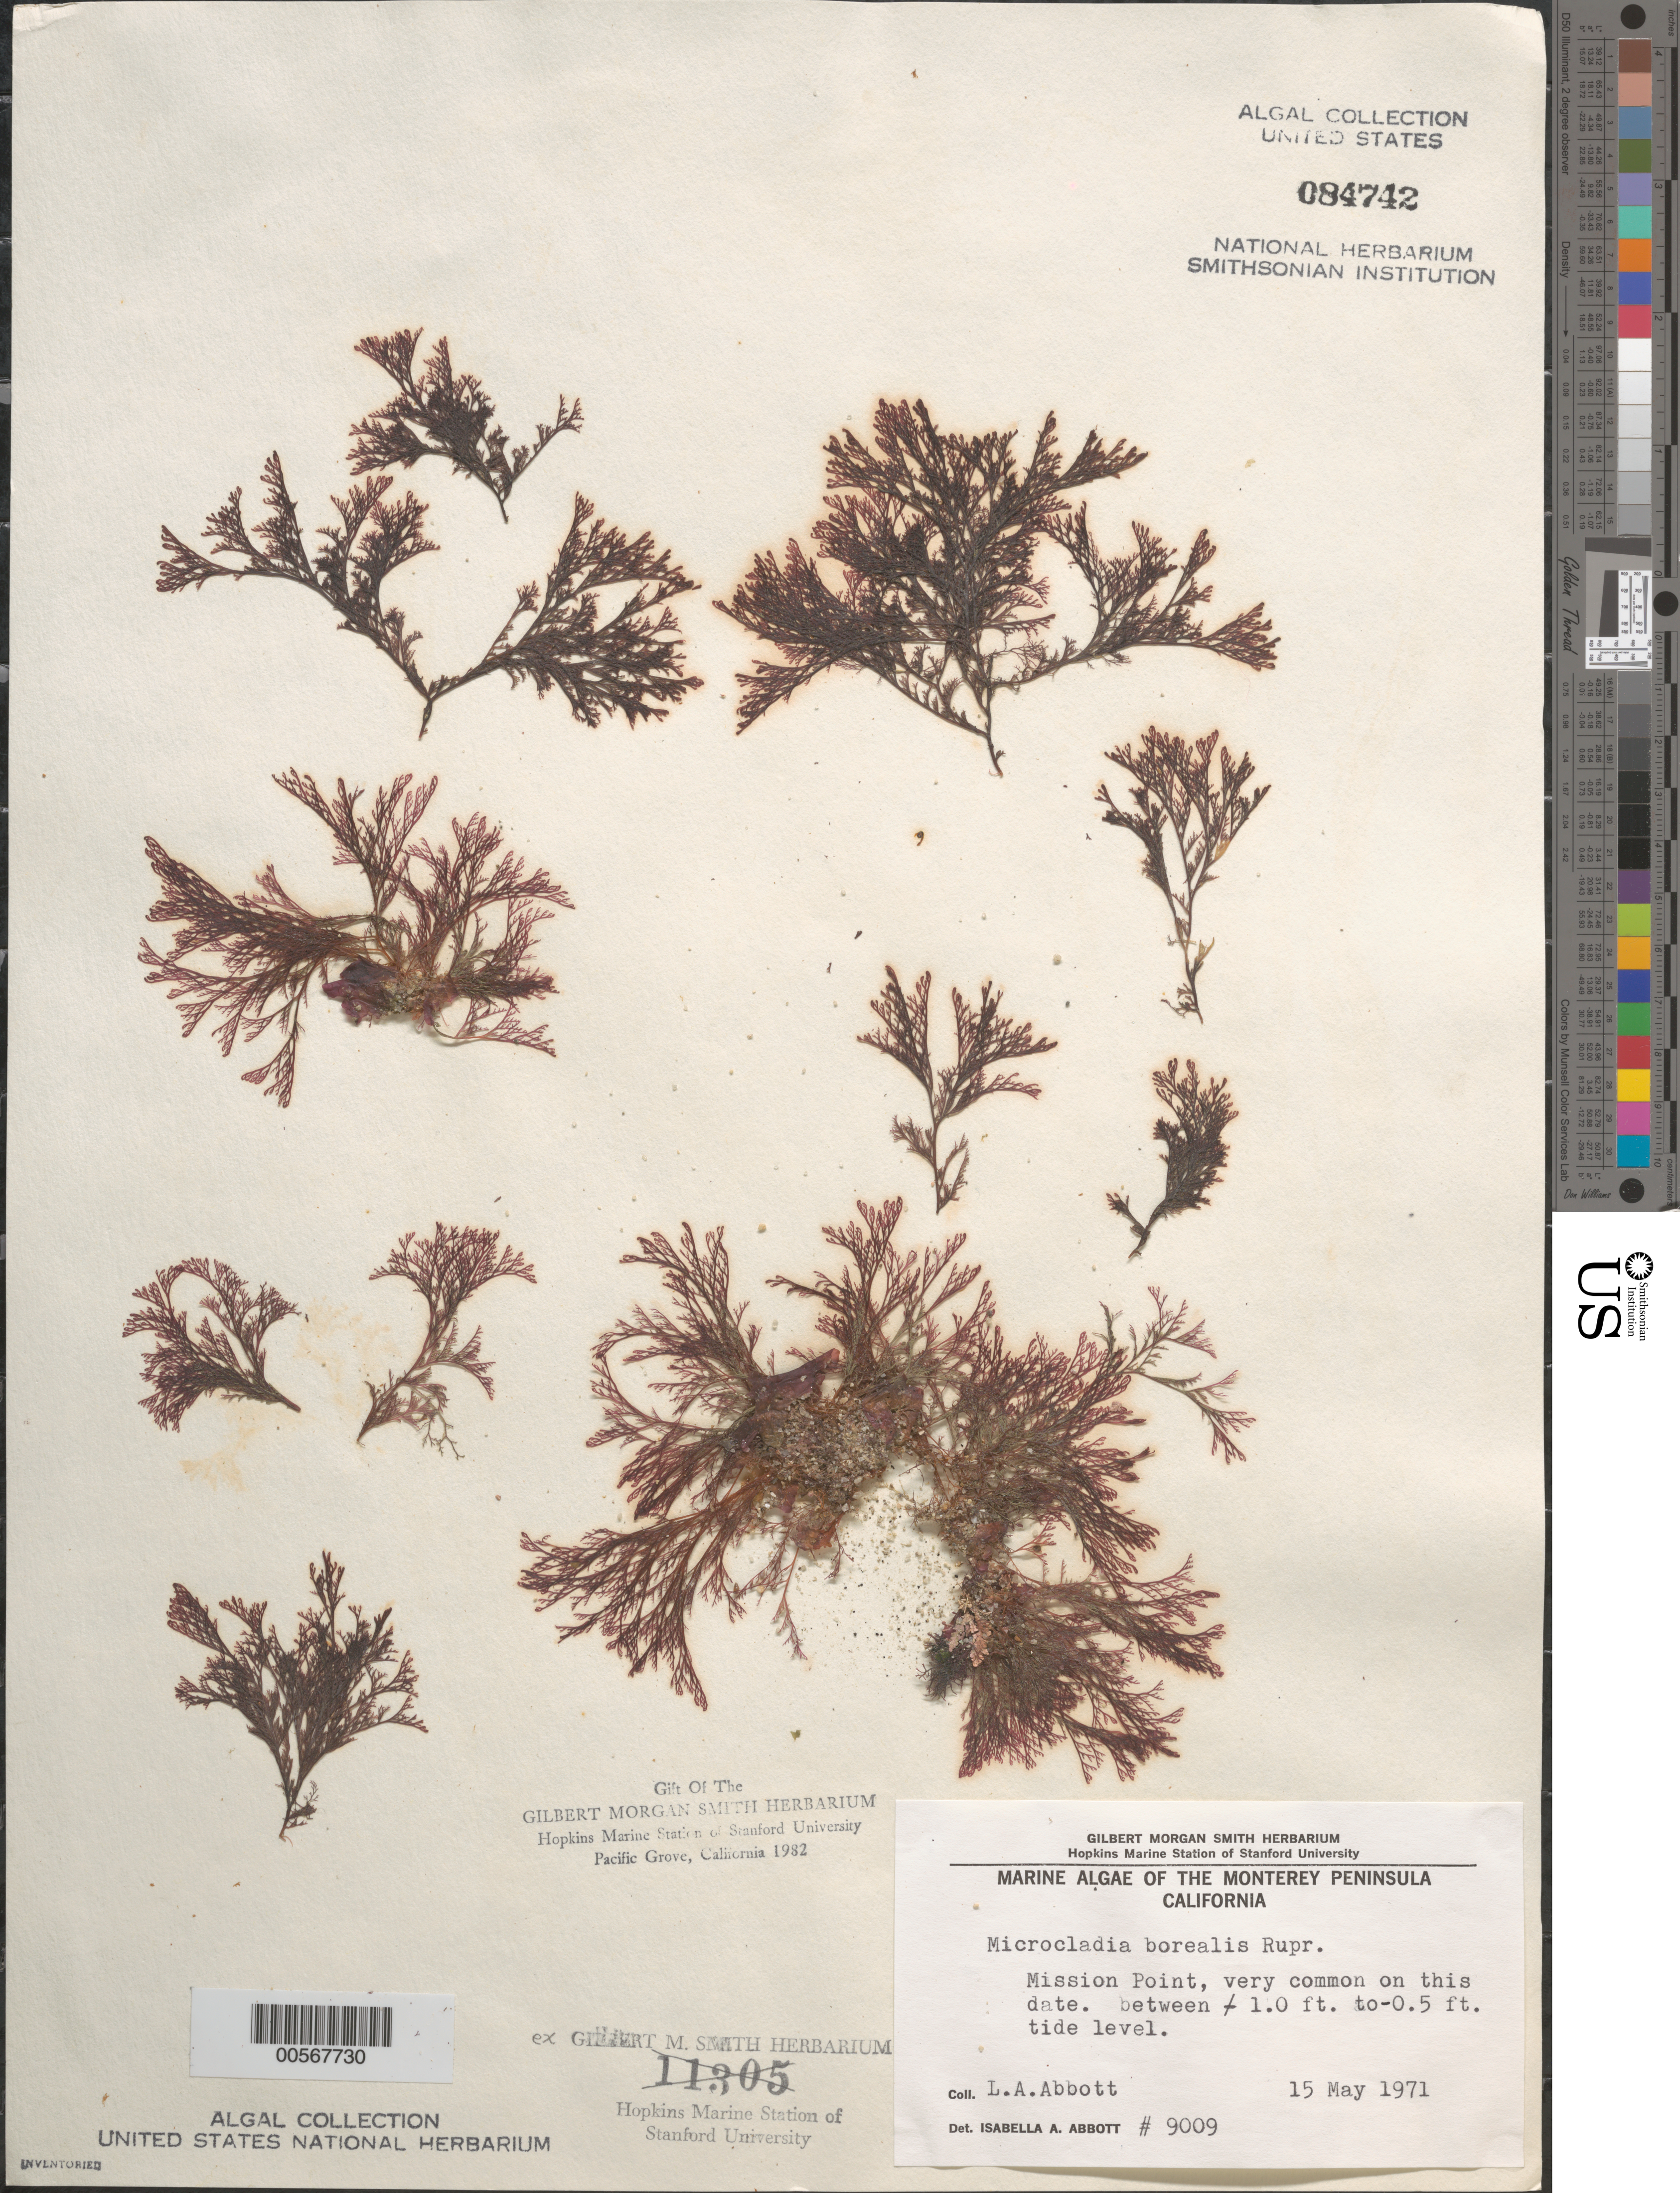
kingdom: Plantae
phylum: Rhodophyta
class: Florideophyceae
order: Ceramiales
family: Ceramiaceae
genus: Microcladia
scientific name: Microcladia borealis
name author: Rupr.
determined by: Abbott, Isabella A.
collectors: I. A. Abbott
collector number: IAA 9009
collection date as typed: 15 May 1971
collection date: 1971-05-15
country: United States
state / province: California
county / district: Monterey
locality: Mission Point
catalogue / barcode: US 84742